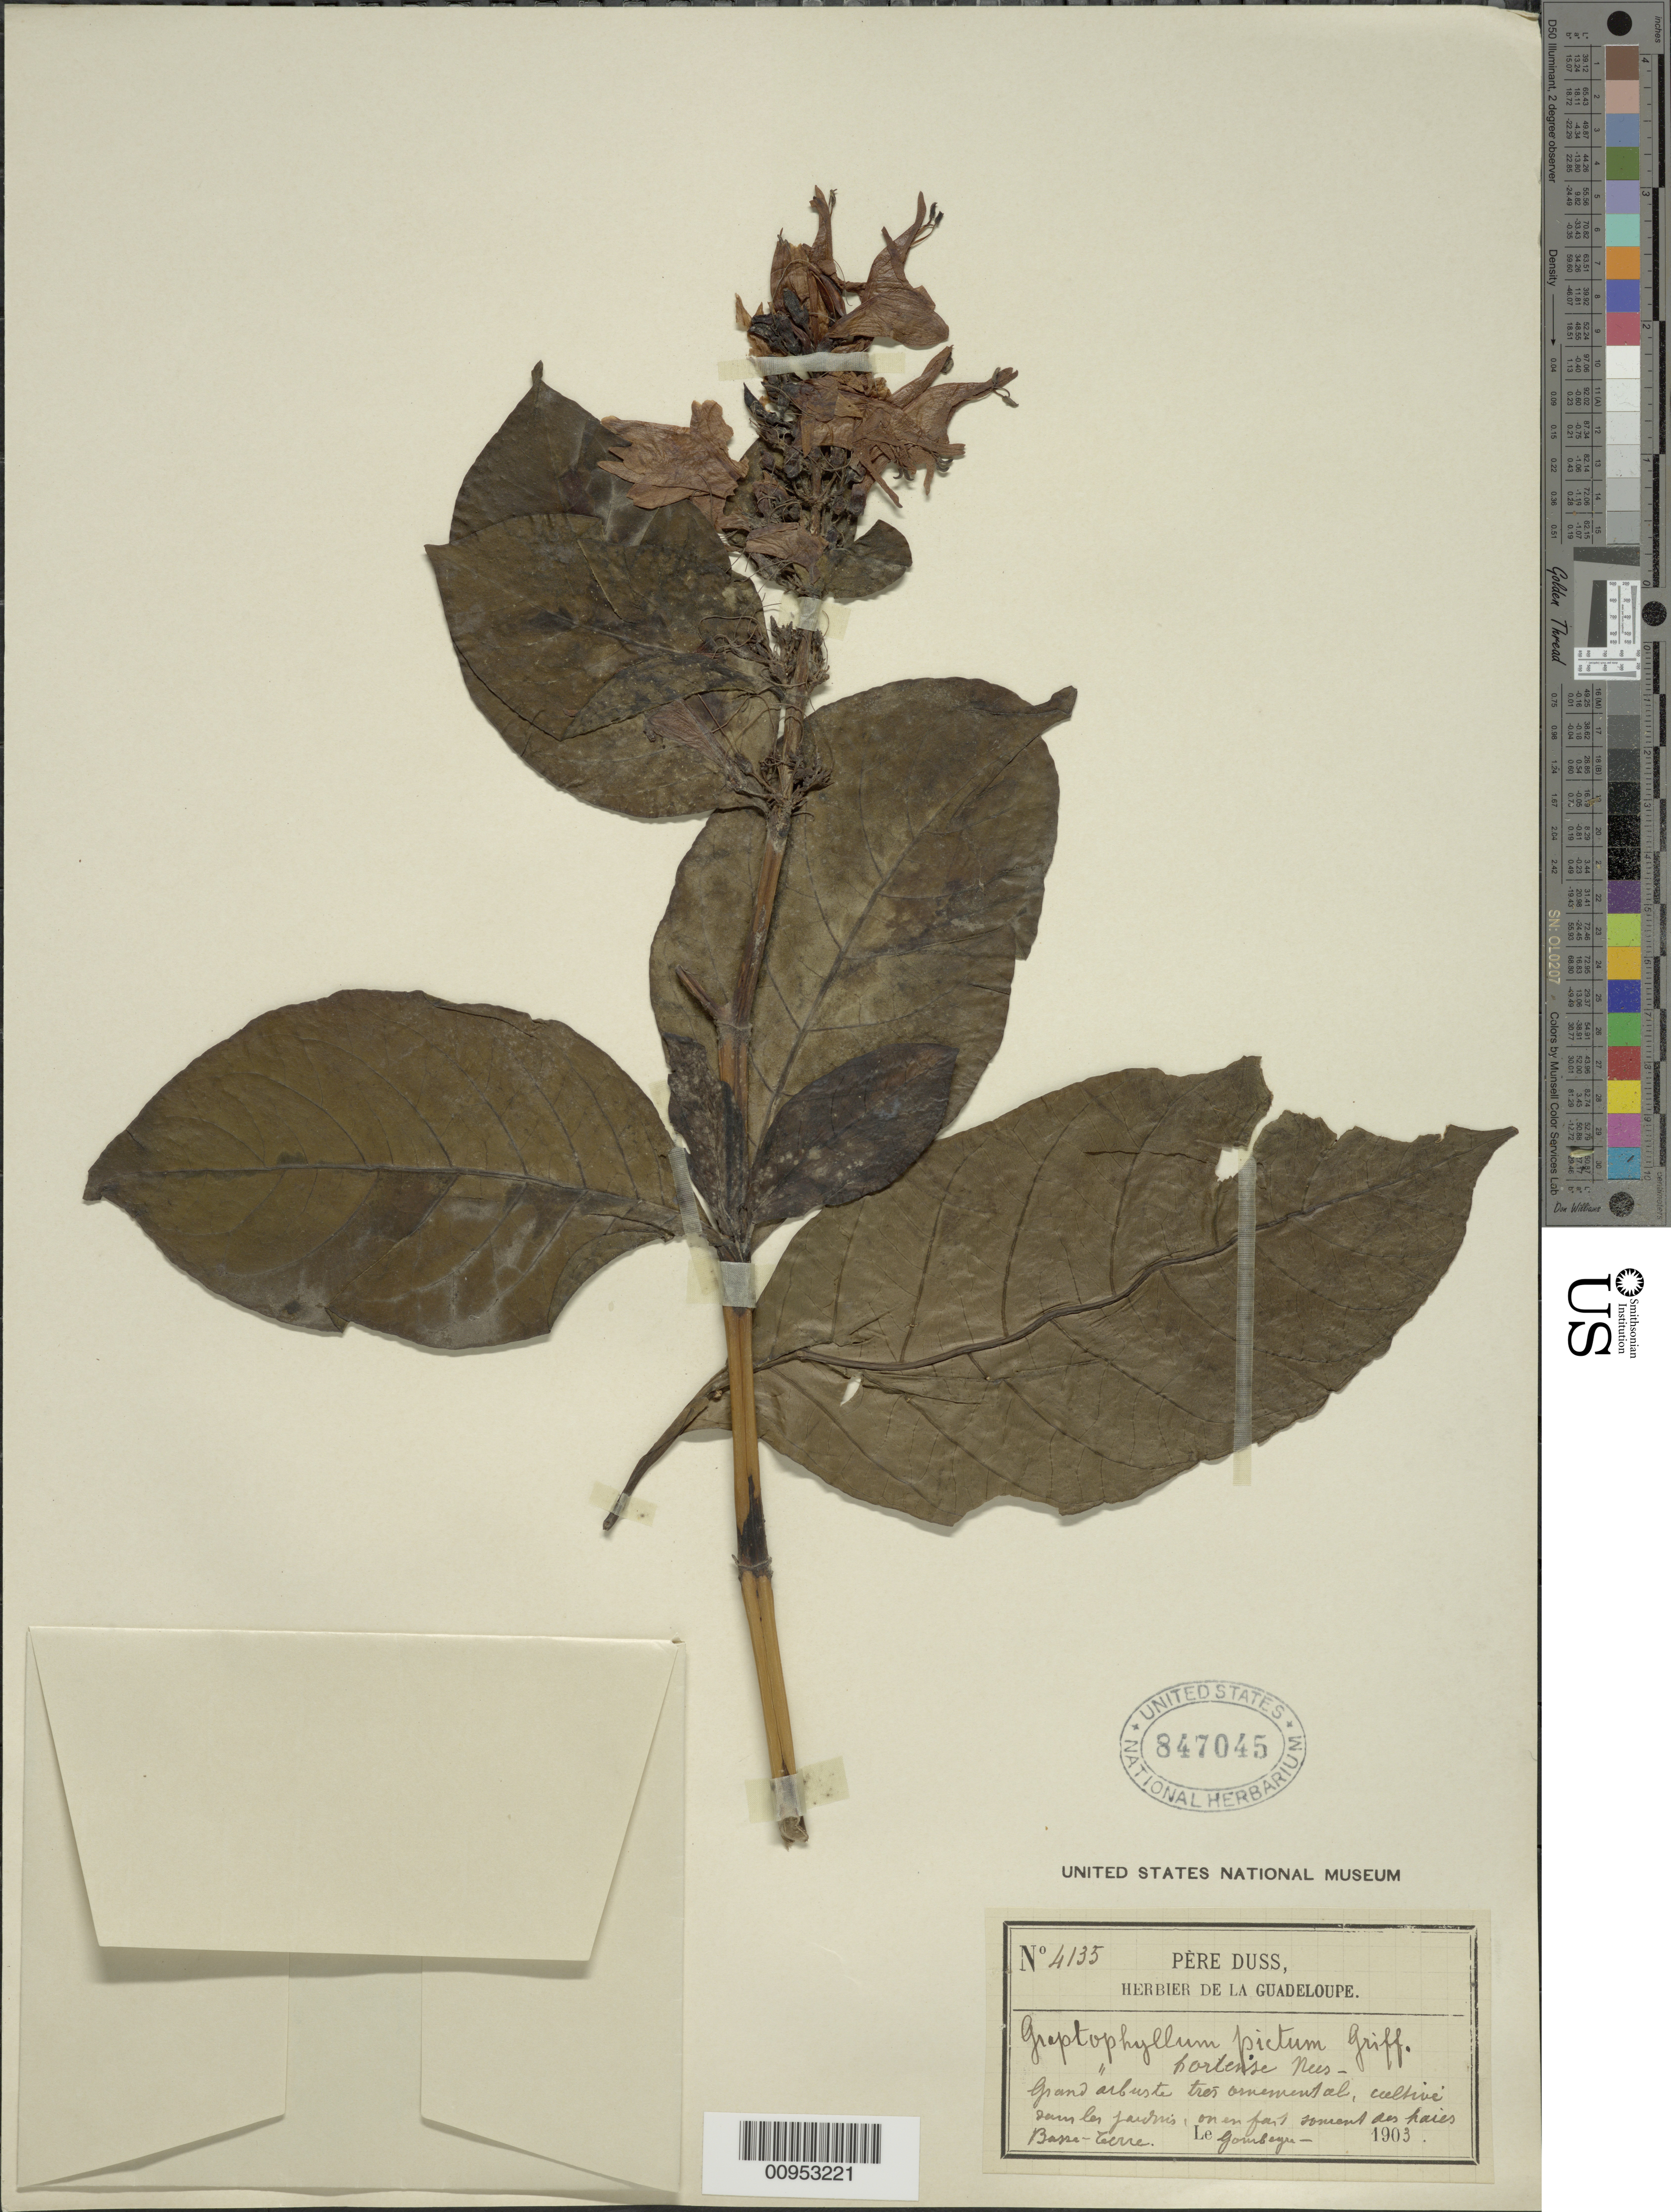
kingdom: Plantae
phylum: Tracheophyta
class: Magnoliopsida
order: Lamiales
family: Acanthaceae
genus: Graptophyllum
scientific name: Graptophyllum pictum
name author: (L.) Griff.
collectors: Père Duss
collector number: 4135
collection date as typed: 1903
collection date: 1903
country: Guadeloupe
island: Basse Terre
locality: Basse Terre, Le Gombeyes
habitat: Cultivée dans le jardins, en ort soument des haies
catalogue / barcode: US 847045